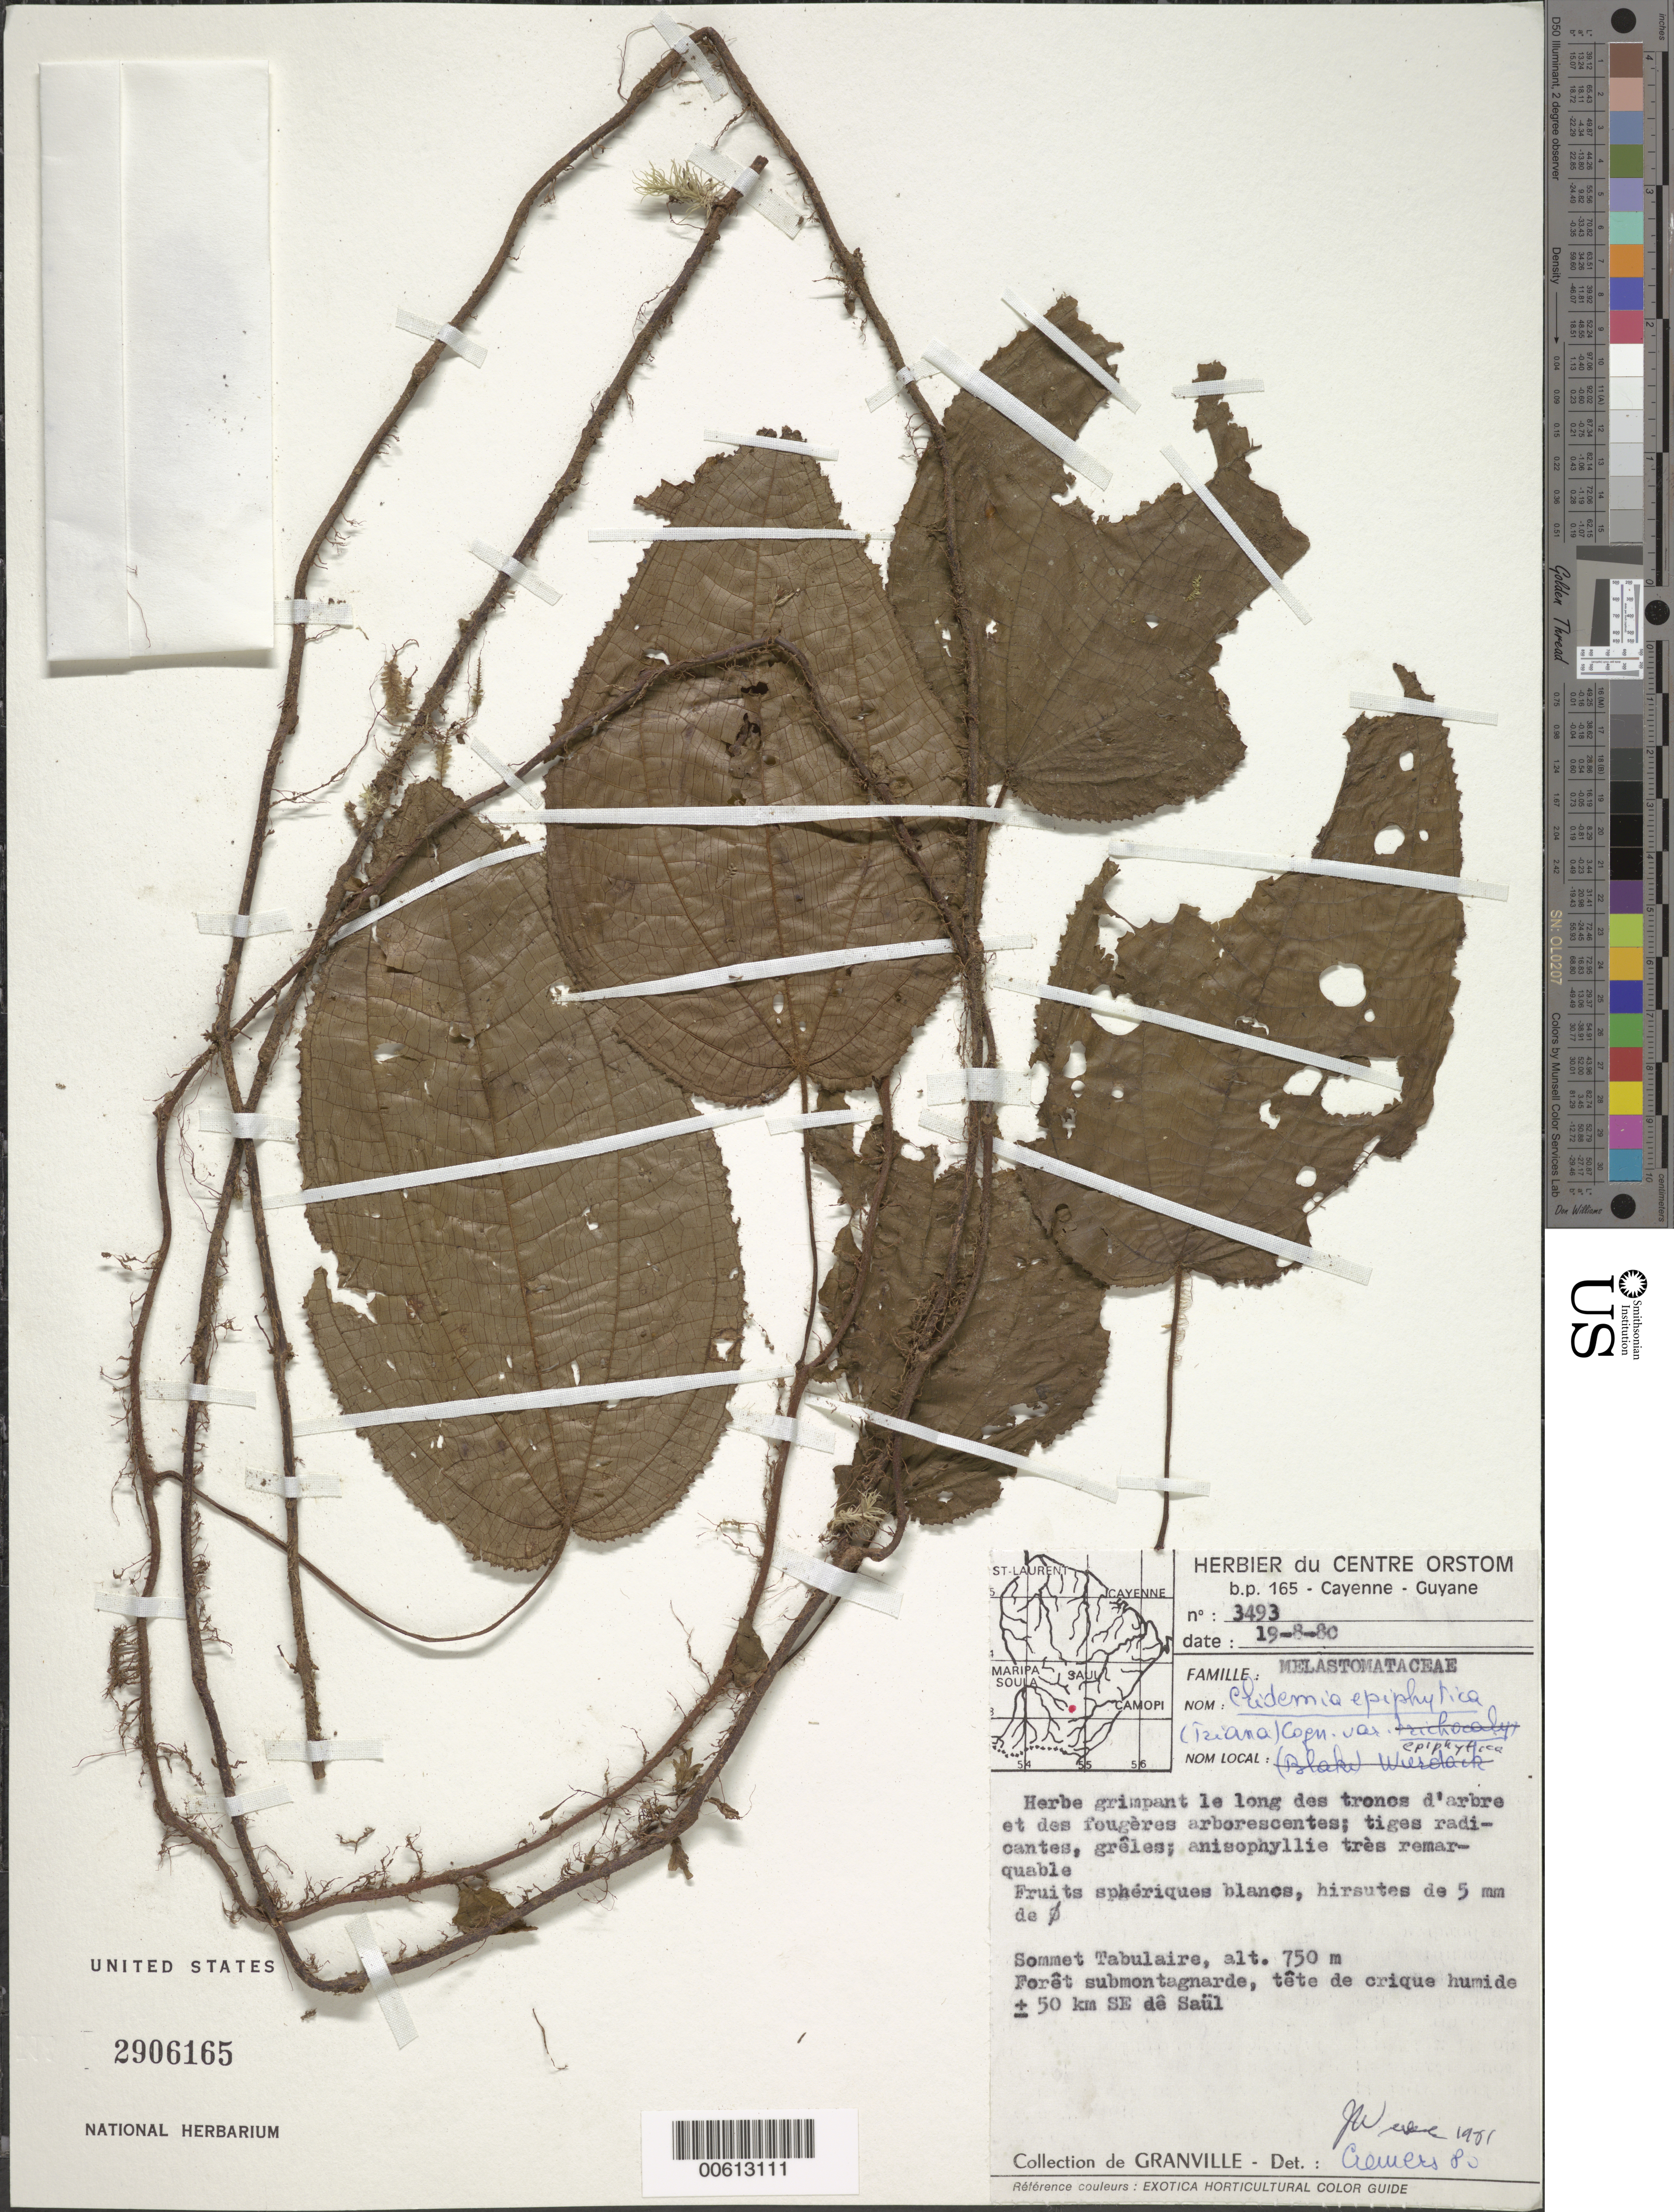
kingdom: Plantae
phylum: Tracheophyta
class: Magnoliopsida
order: Myrtales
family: Melastomataceae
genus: Clidemia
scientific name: Clidemia epiphytica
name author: (Triana) Cogn.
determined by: Wurdack, John J., (US), US (UNITED STATES)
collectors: J.-J. de Granville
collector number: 3493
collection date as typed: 19-Aug-80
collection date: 1980-08-19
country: French Guiana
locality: Sommet Tabulaire, ±45 km SE de Saül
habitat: Foret submontagnarde, tete de crique humide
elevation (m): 750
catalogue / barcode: US 2906165